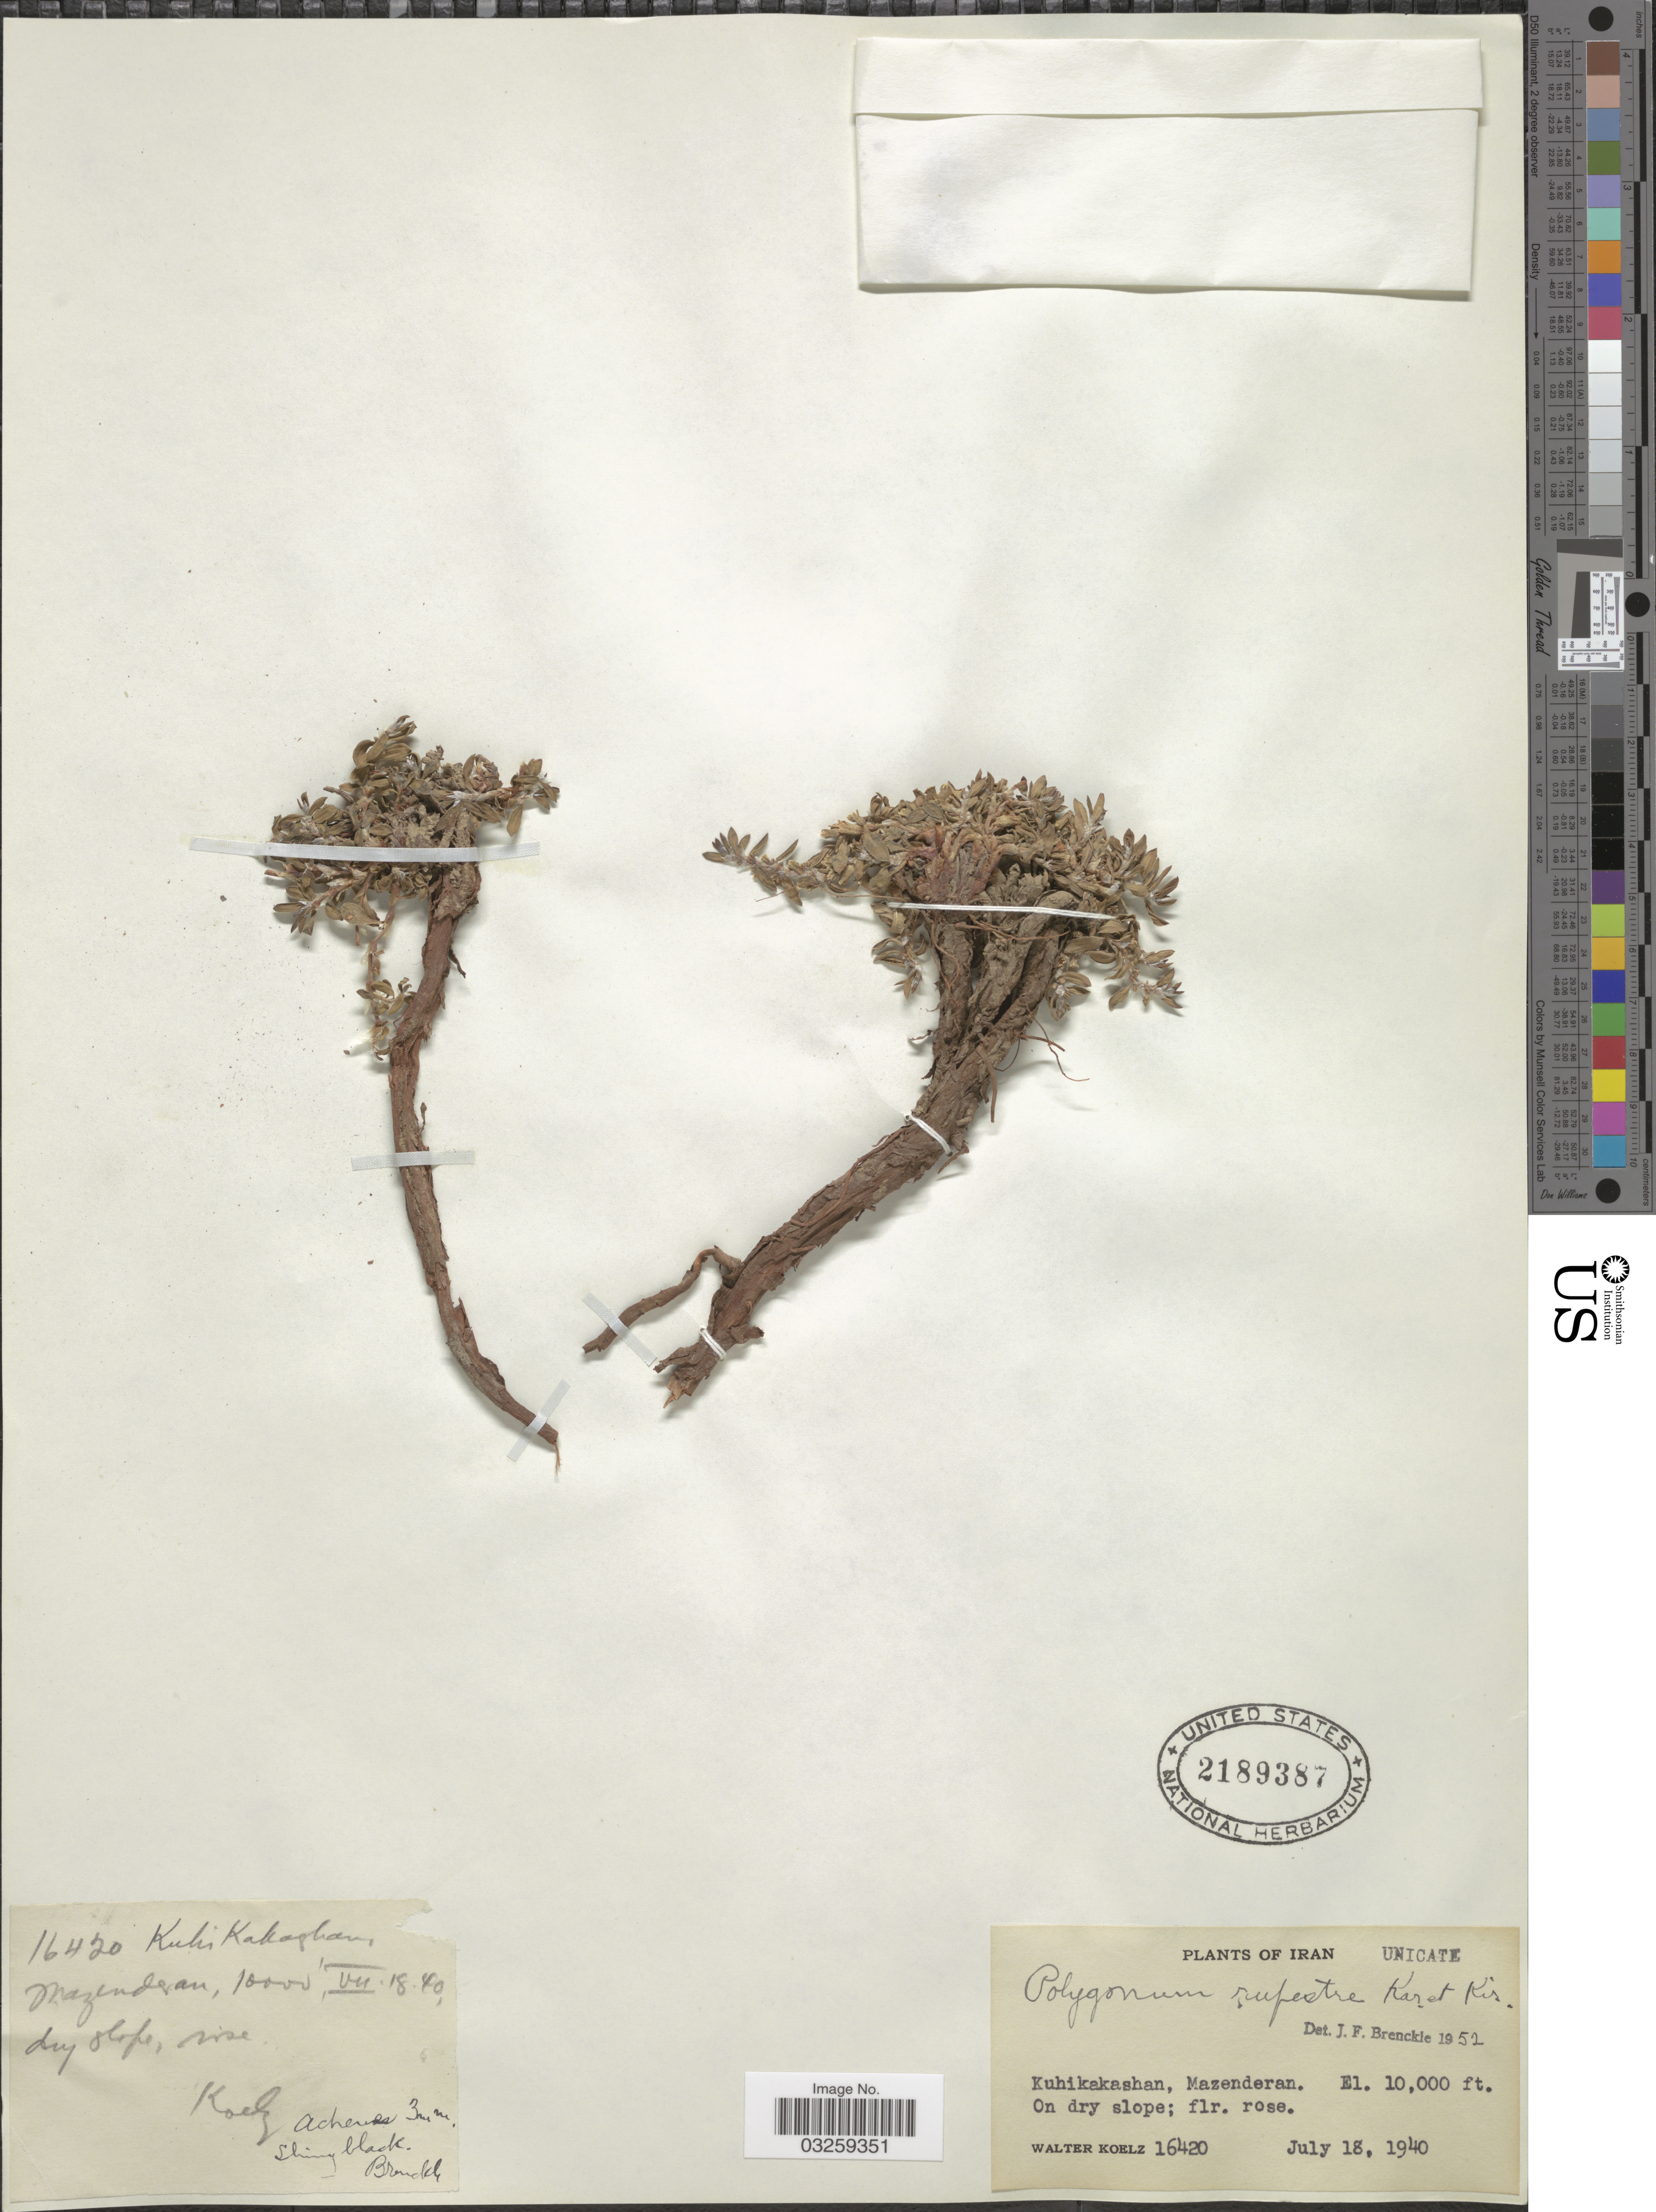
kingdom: Plantae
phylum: Tracheophyta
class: Magnoliopsida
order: Caryophyllales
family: Polygonaceae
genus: Polygonum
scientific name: Polygonum rupestre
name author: Kar. & Kir.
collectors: W. N. Koelz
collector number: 16420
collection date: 1940-07-18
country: Iran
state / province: Mazandaran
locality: Kuhikakashan, Mazenderan.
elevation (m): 3048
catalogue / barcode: US 2189387